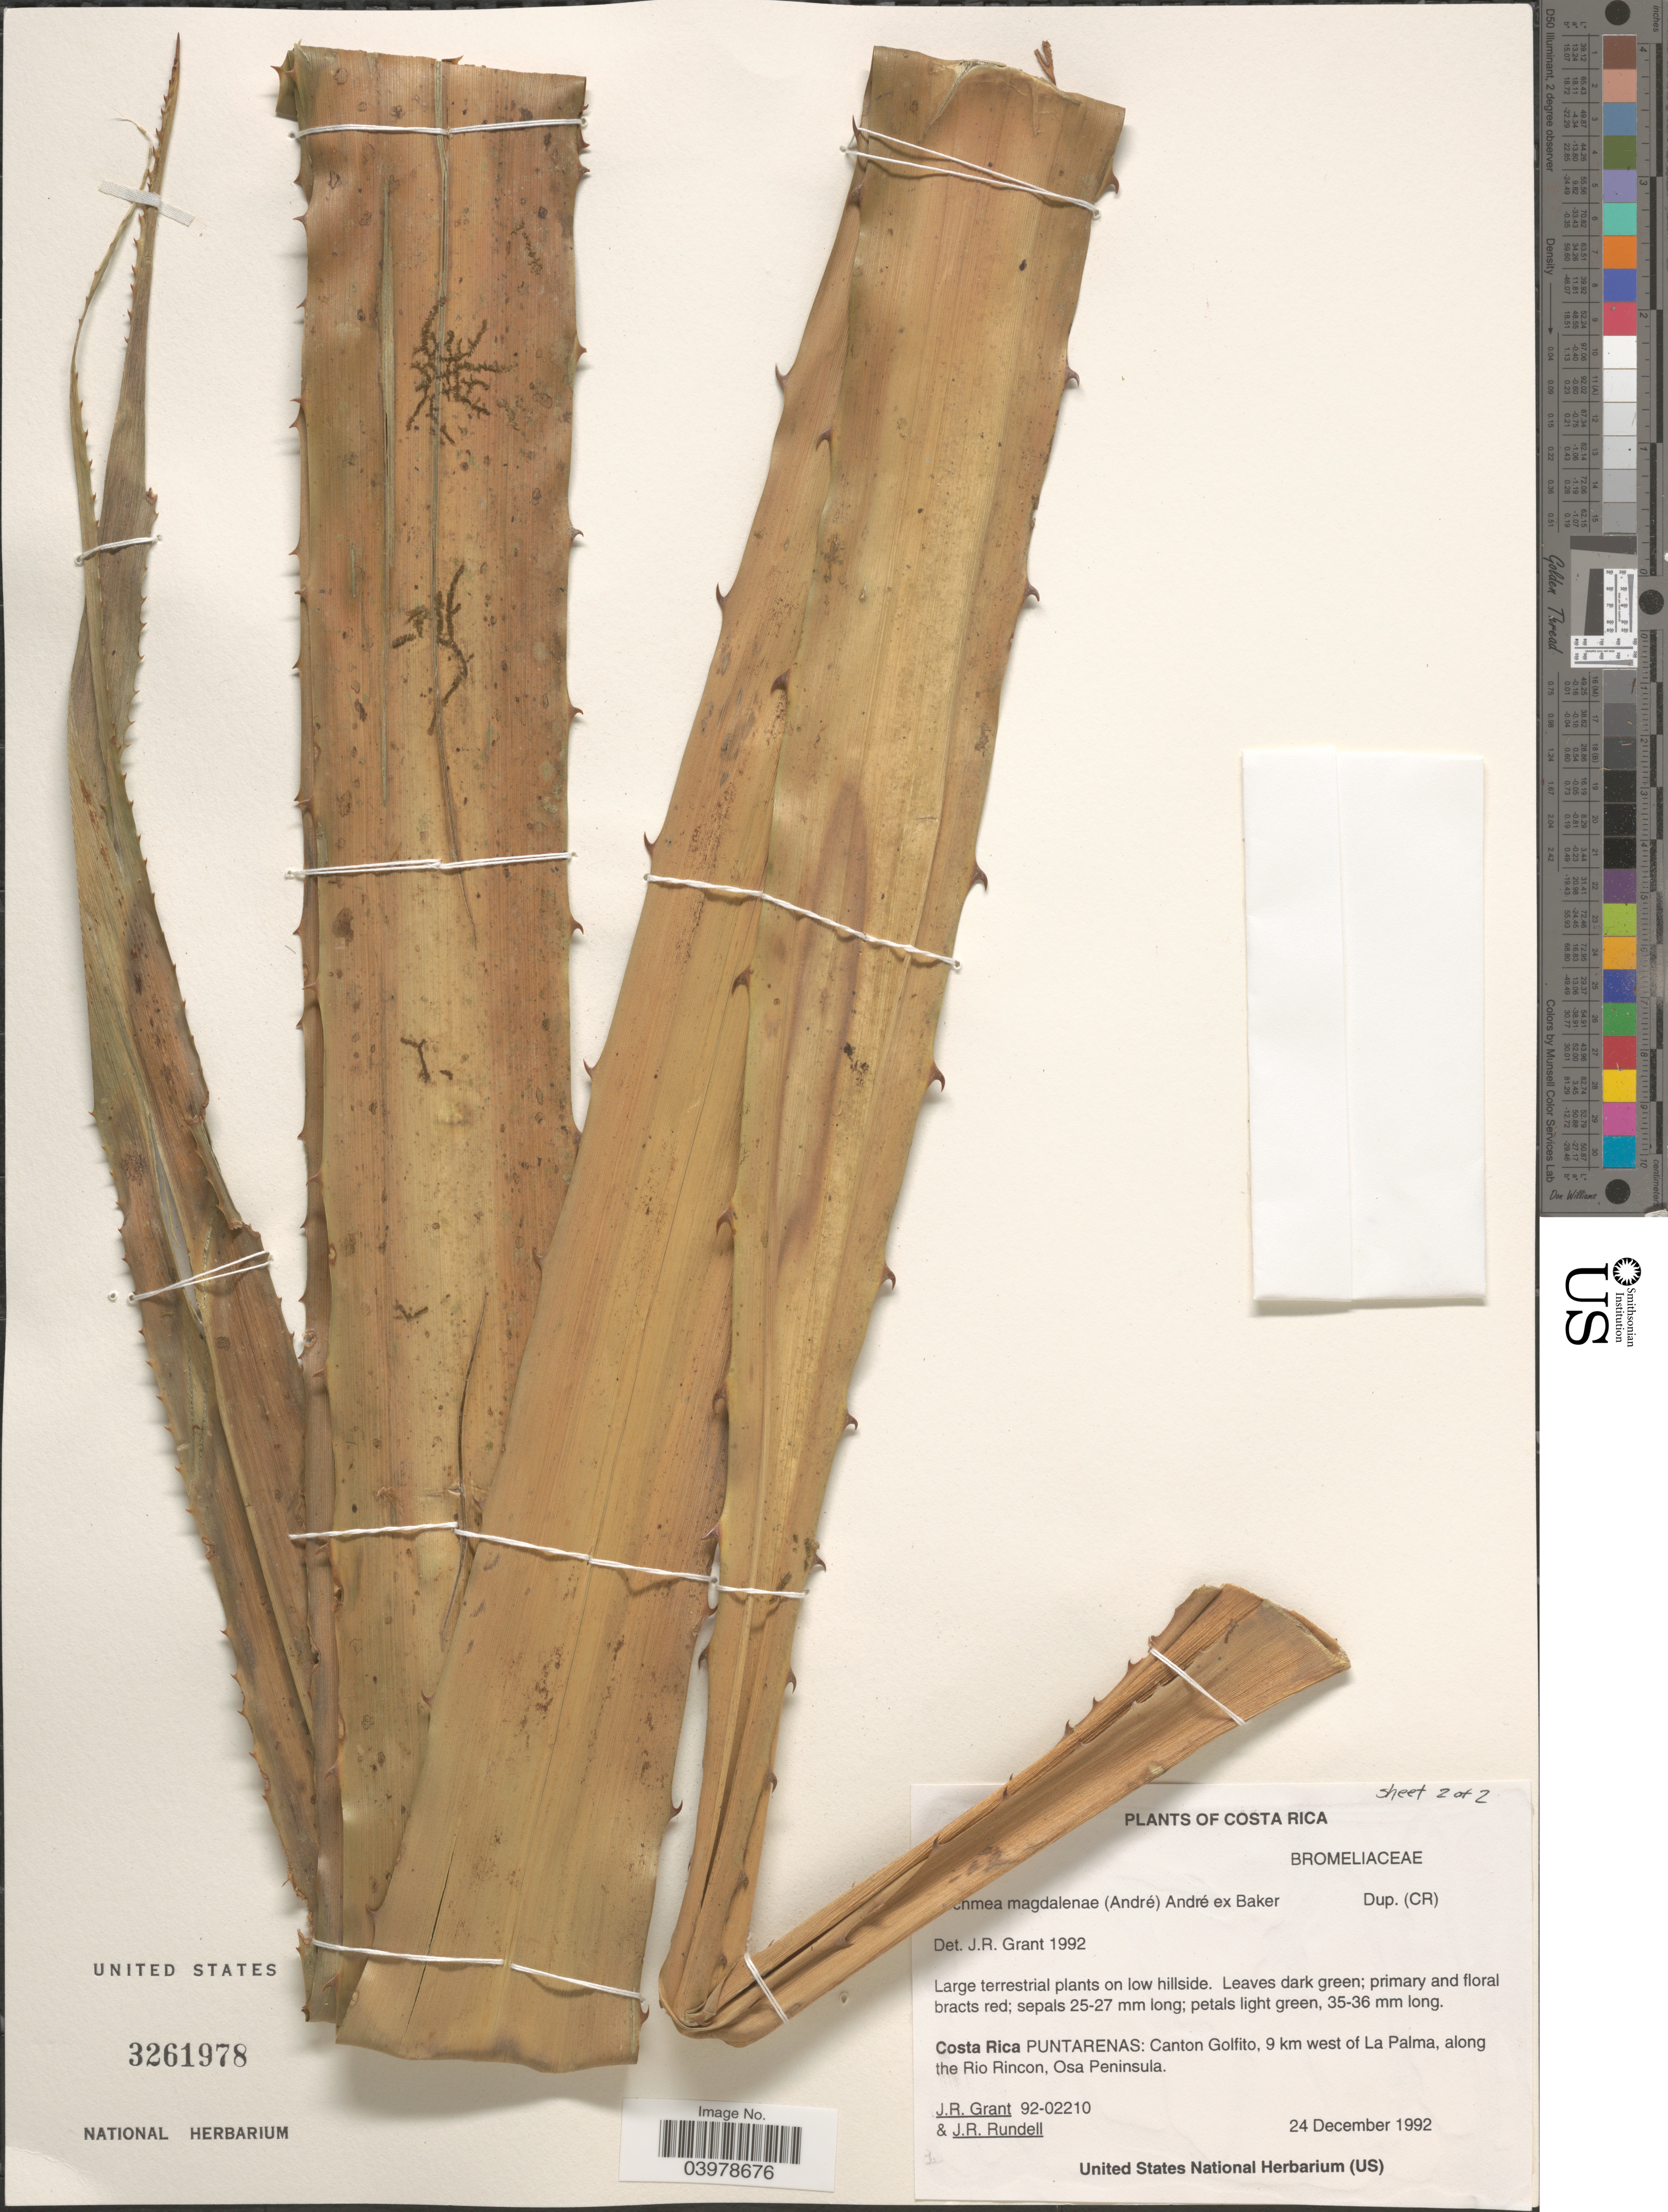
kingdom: Plantae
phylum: Tracheophyta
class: Liliopsida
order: Poales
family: Bromeliaceae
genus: Aechmea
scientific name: Aechmea magdalenae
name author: (André) André ex Baker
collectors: J. Grant & J. R. Rundell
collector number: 92-02210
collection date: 1992-12-24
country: Costa Rica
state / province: Puntarenas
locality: Canton Golfito, 9 km west of La Palma, along the Rio Rincon, Osa Peninsula.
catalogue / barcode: US 3261978